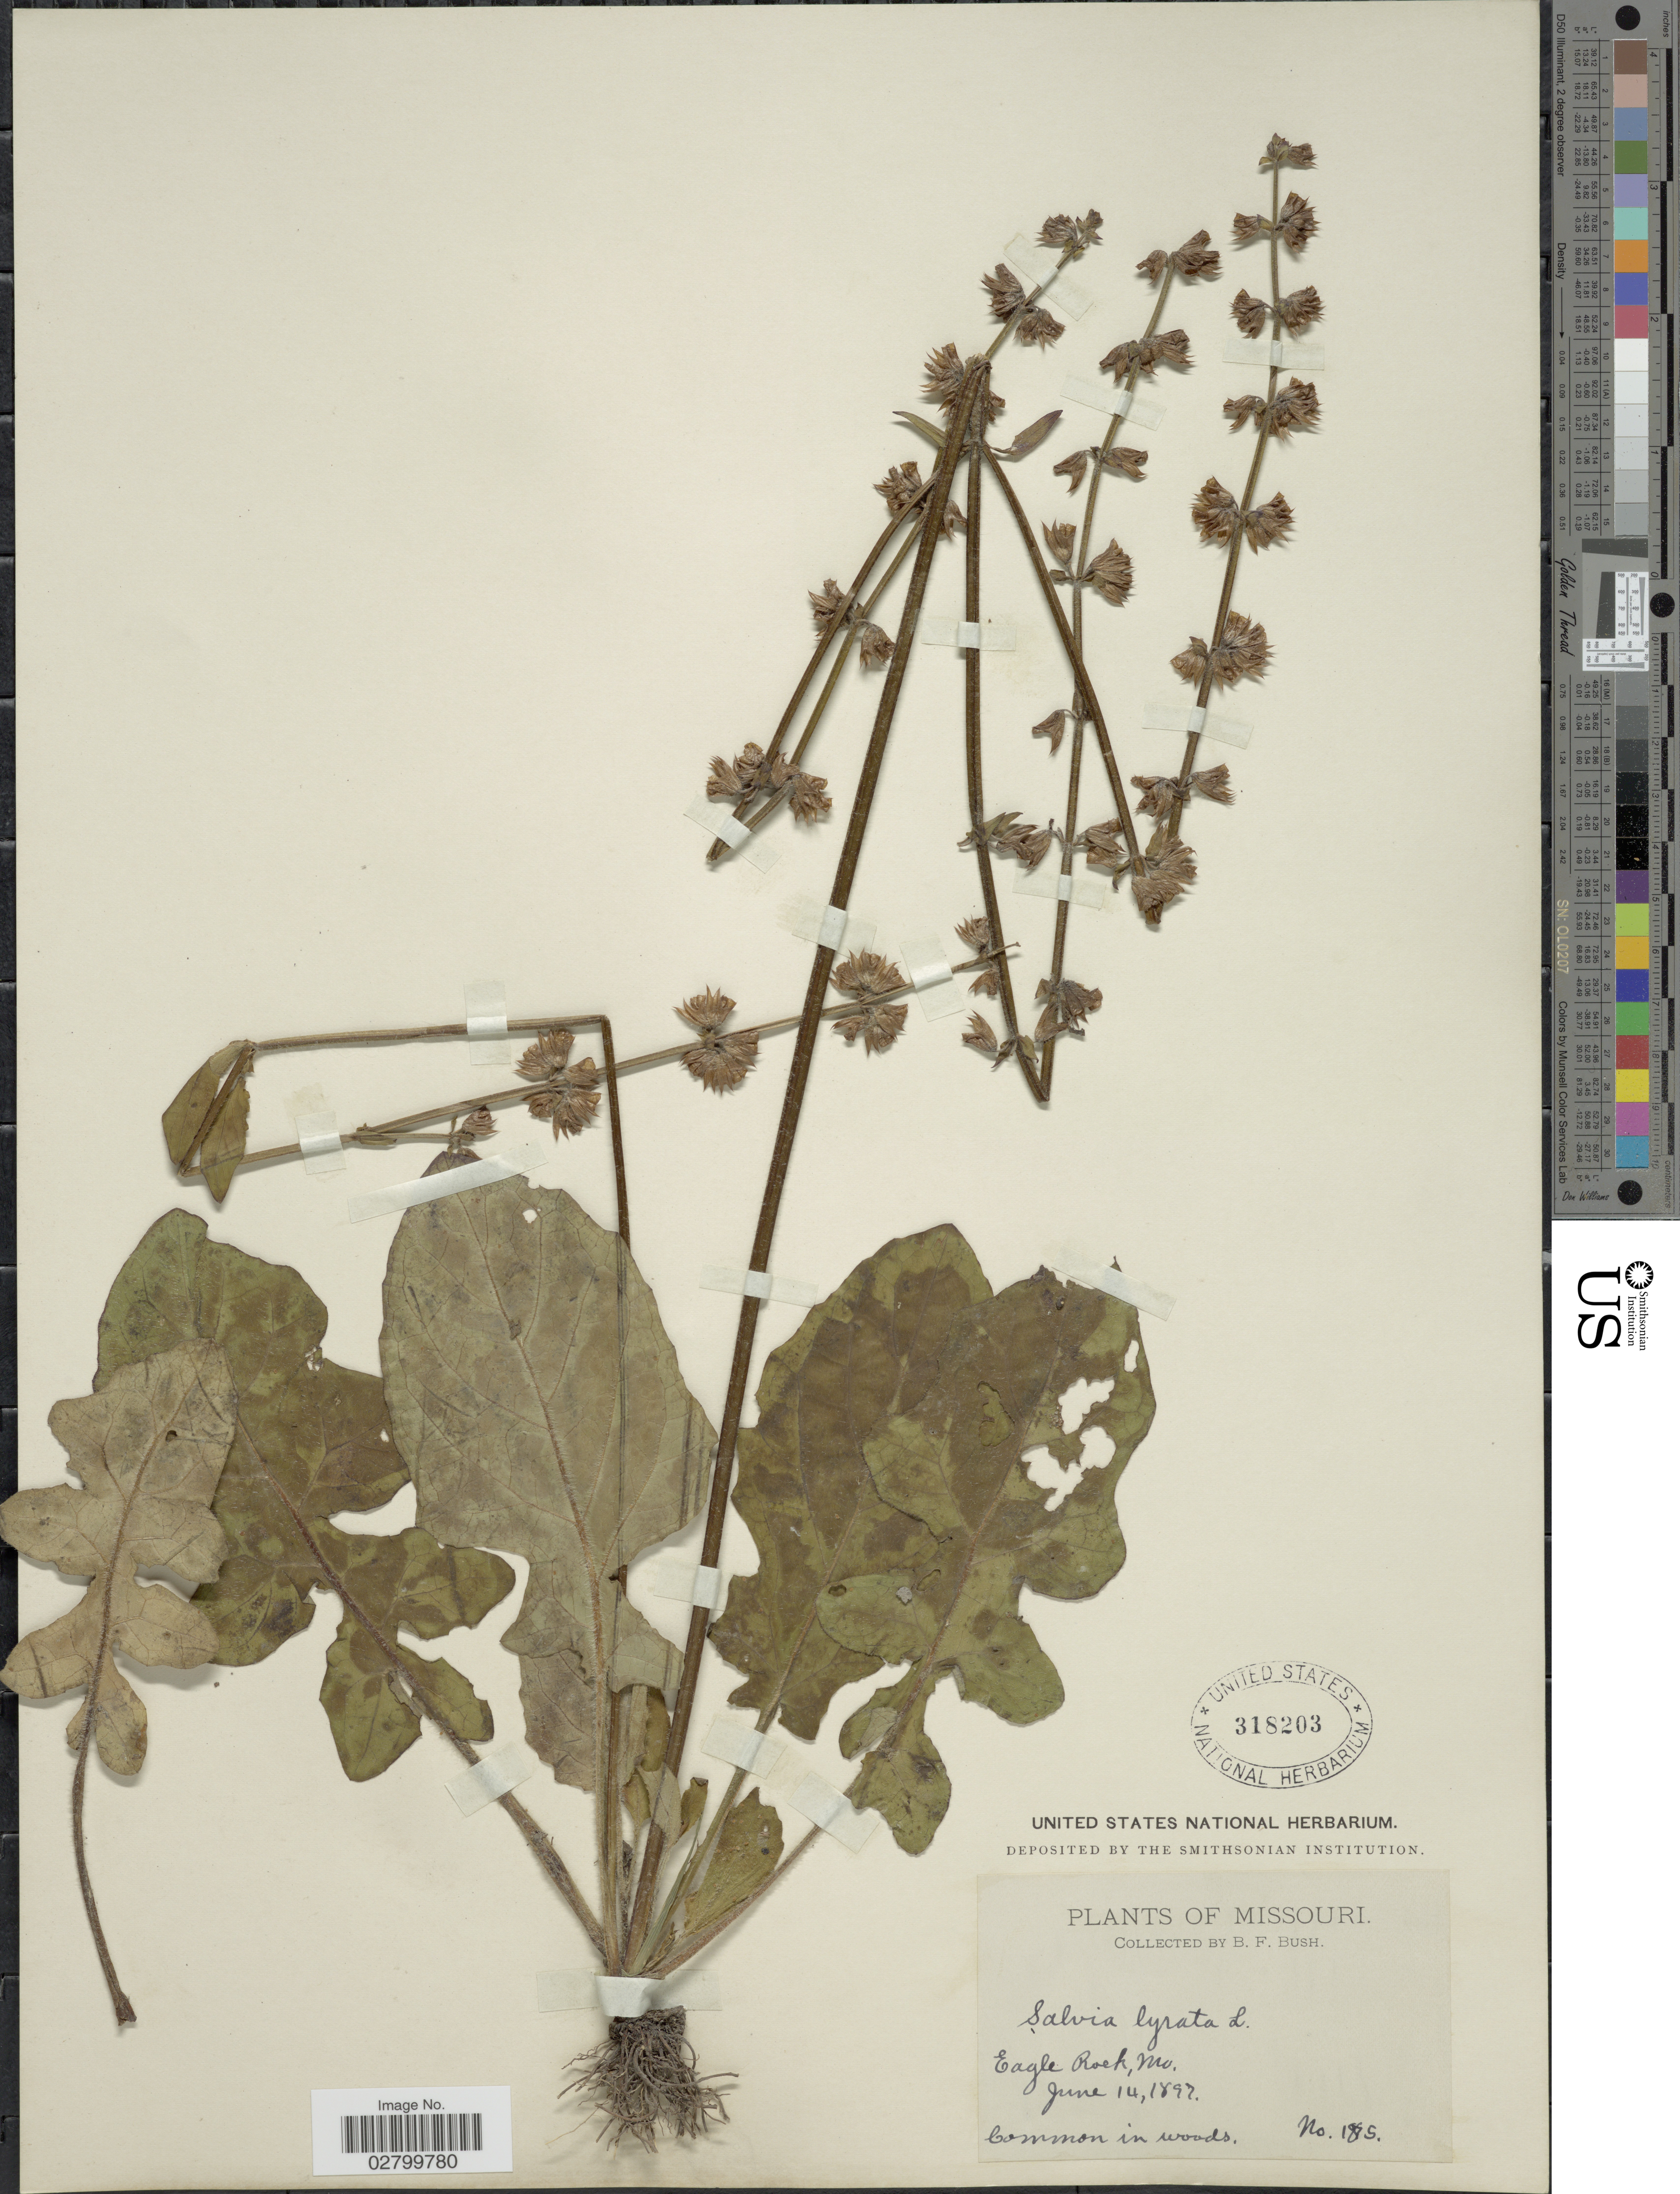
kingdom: Plantae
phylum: Tracheophyta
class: Magnoliopsida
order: Lamiales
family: Lamiaceae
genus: Salvia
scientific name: Salvia lyrata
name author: L.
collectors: B. F. Bush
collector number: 1875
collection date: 1897-06-14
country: United States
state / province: Missouri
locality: Eagle Rock, Mo.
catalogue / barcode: US 318203